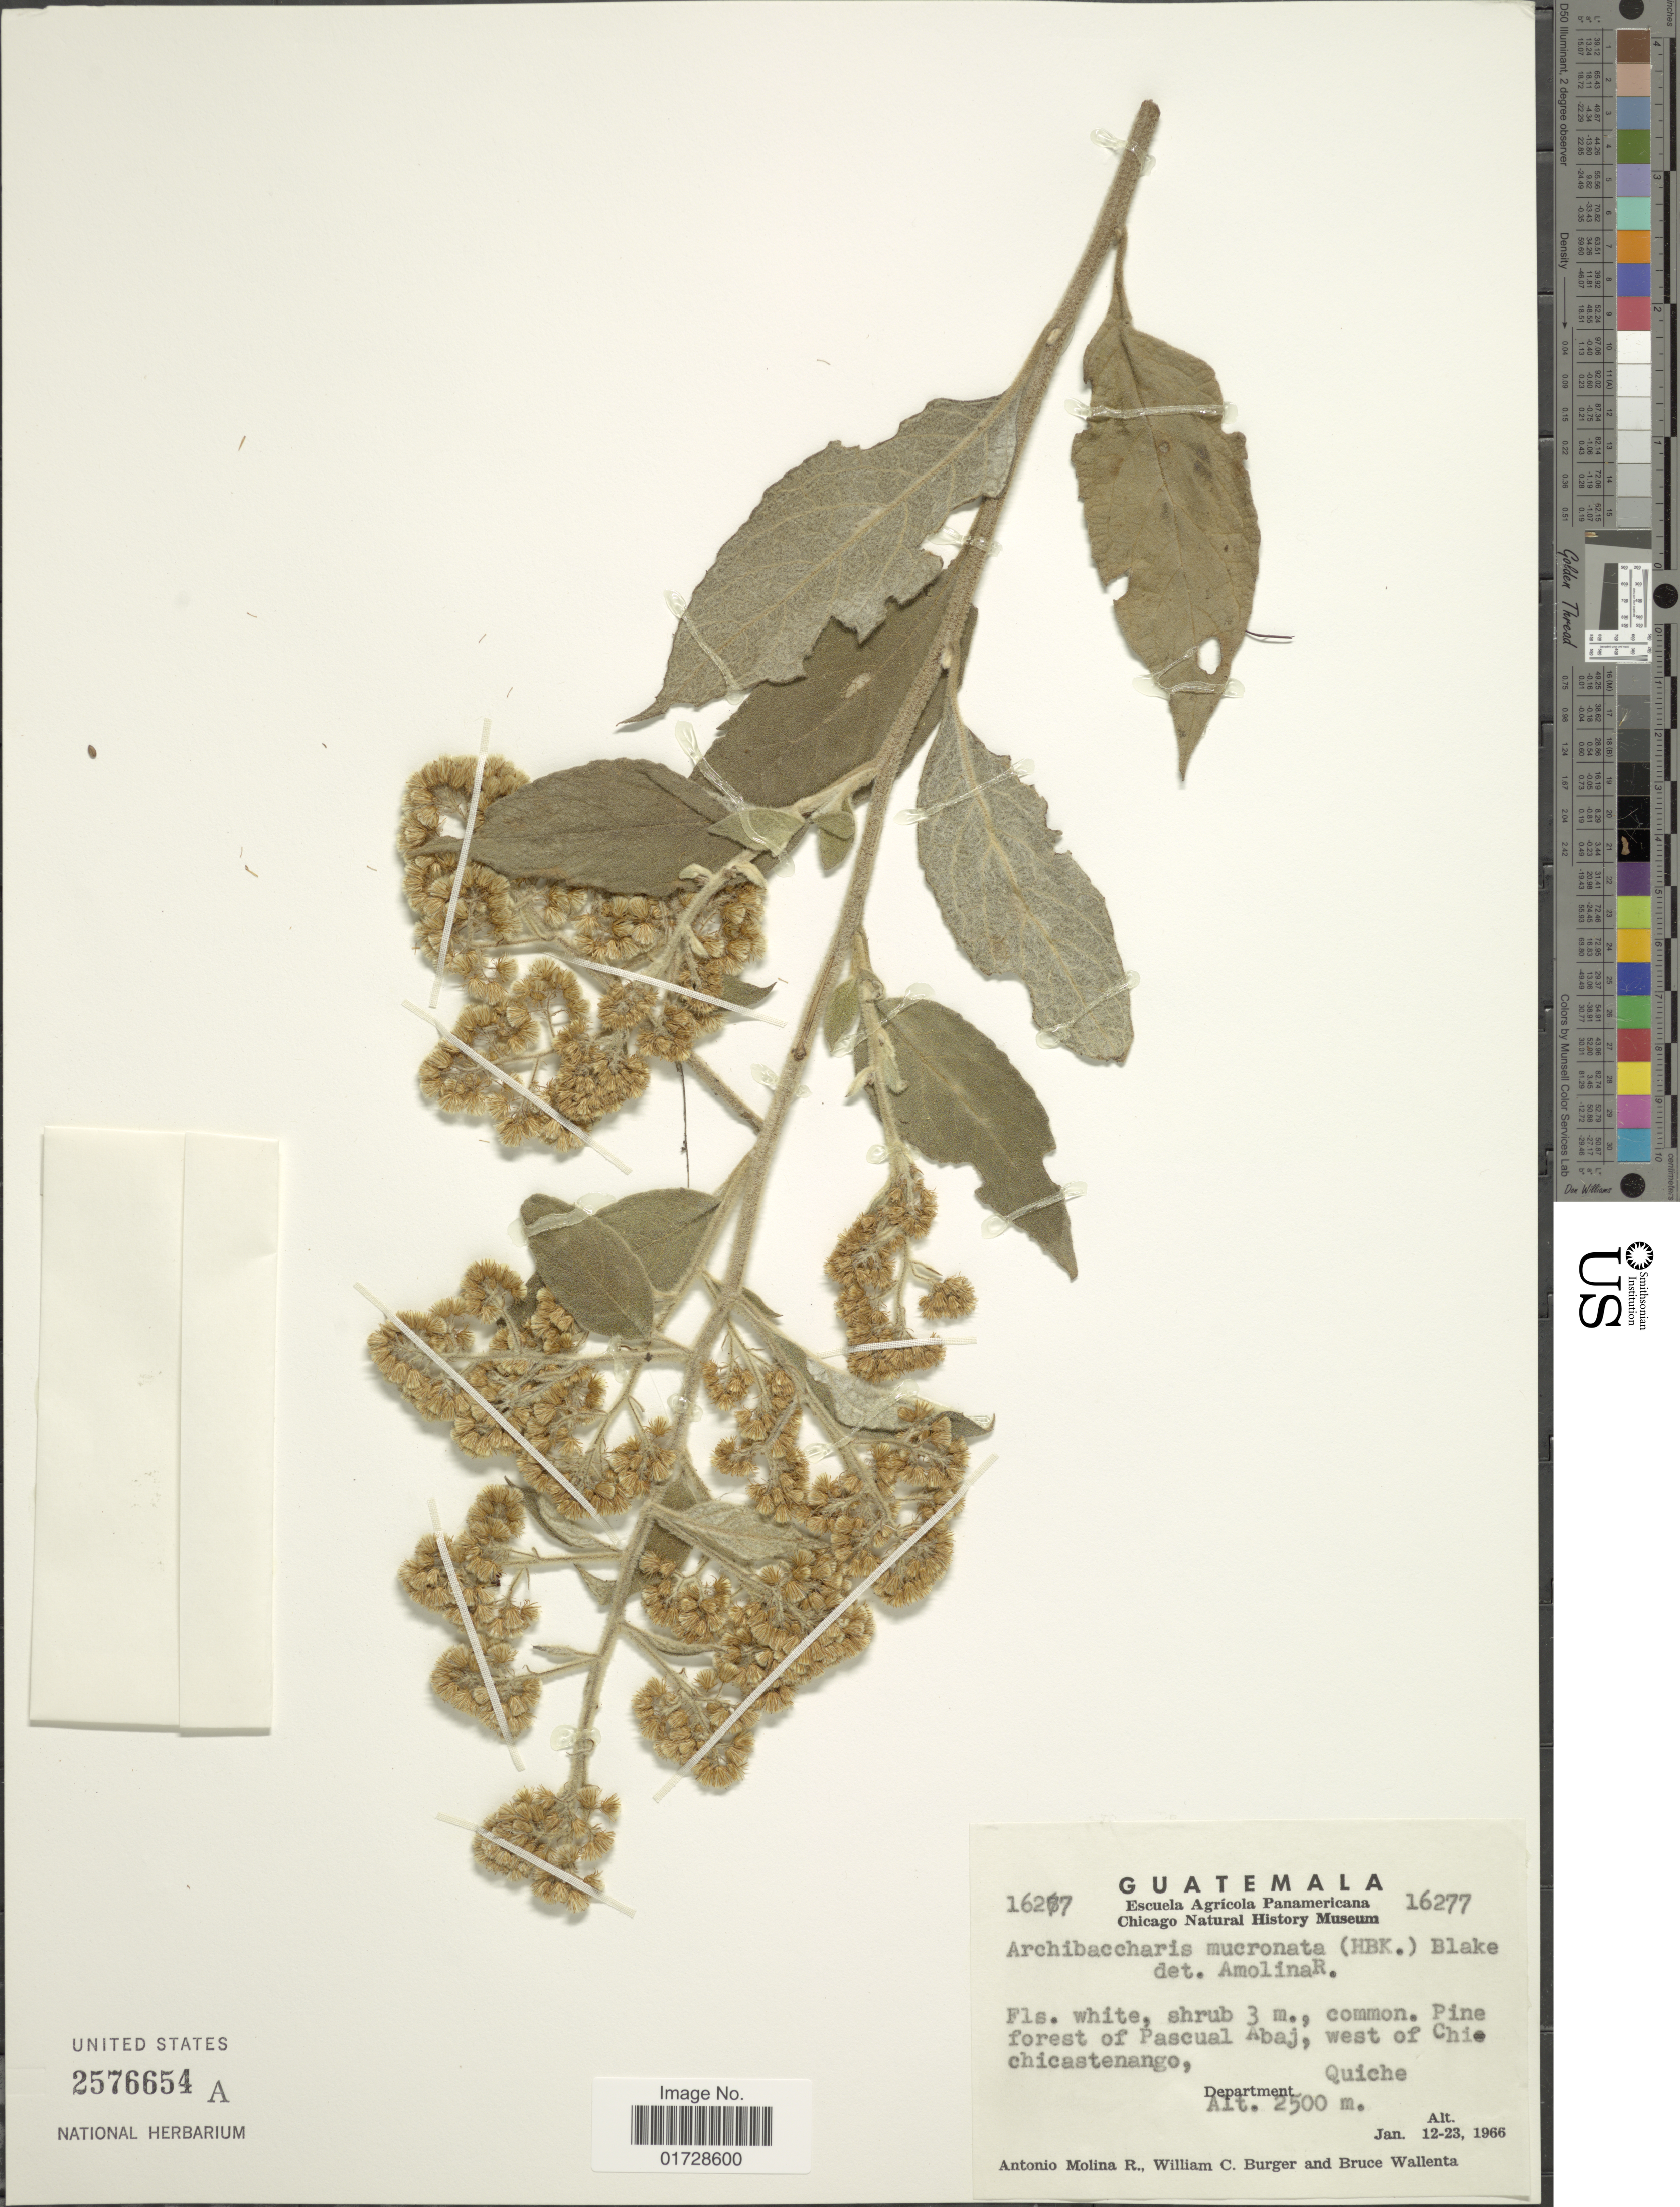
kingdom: Plantae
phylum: Tracheophyta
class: Magnoliopsida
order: Asterales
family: Asteraceae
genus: Archibaccharis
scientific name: Archibaccharis mucronata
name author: (Kunth) S.F. Blake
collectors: A. Molina R., W. Burger & B. Wallenta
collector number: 16277*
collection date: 1965-01-12/1965-01-23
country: Guatemala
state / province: El Quiché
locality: Pascual Abaj, west of Chichicastenango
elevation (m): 2500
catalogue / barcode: US 2576654A